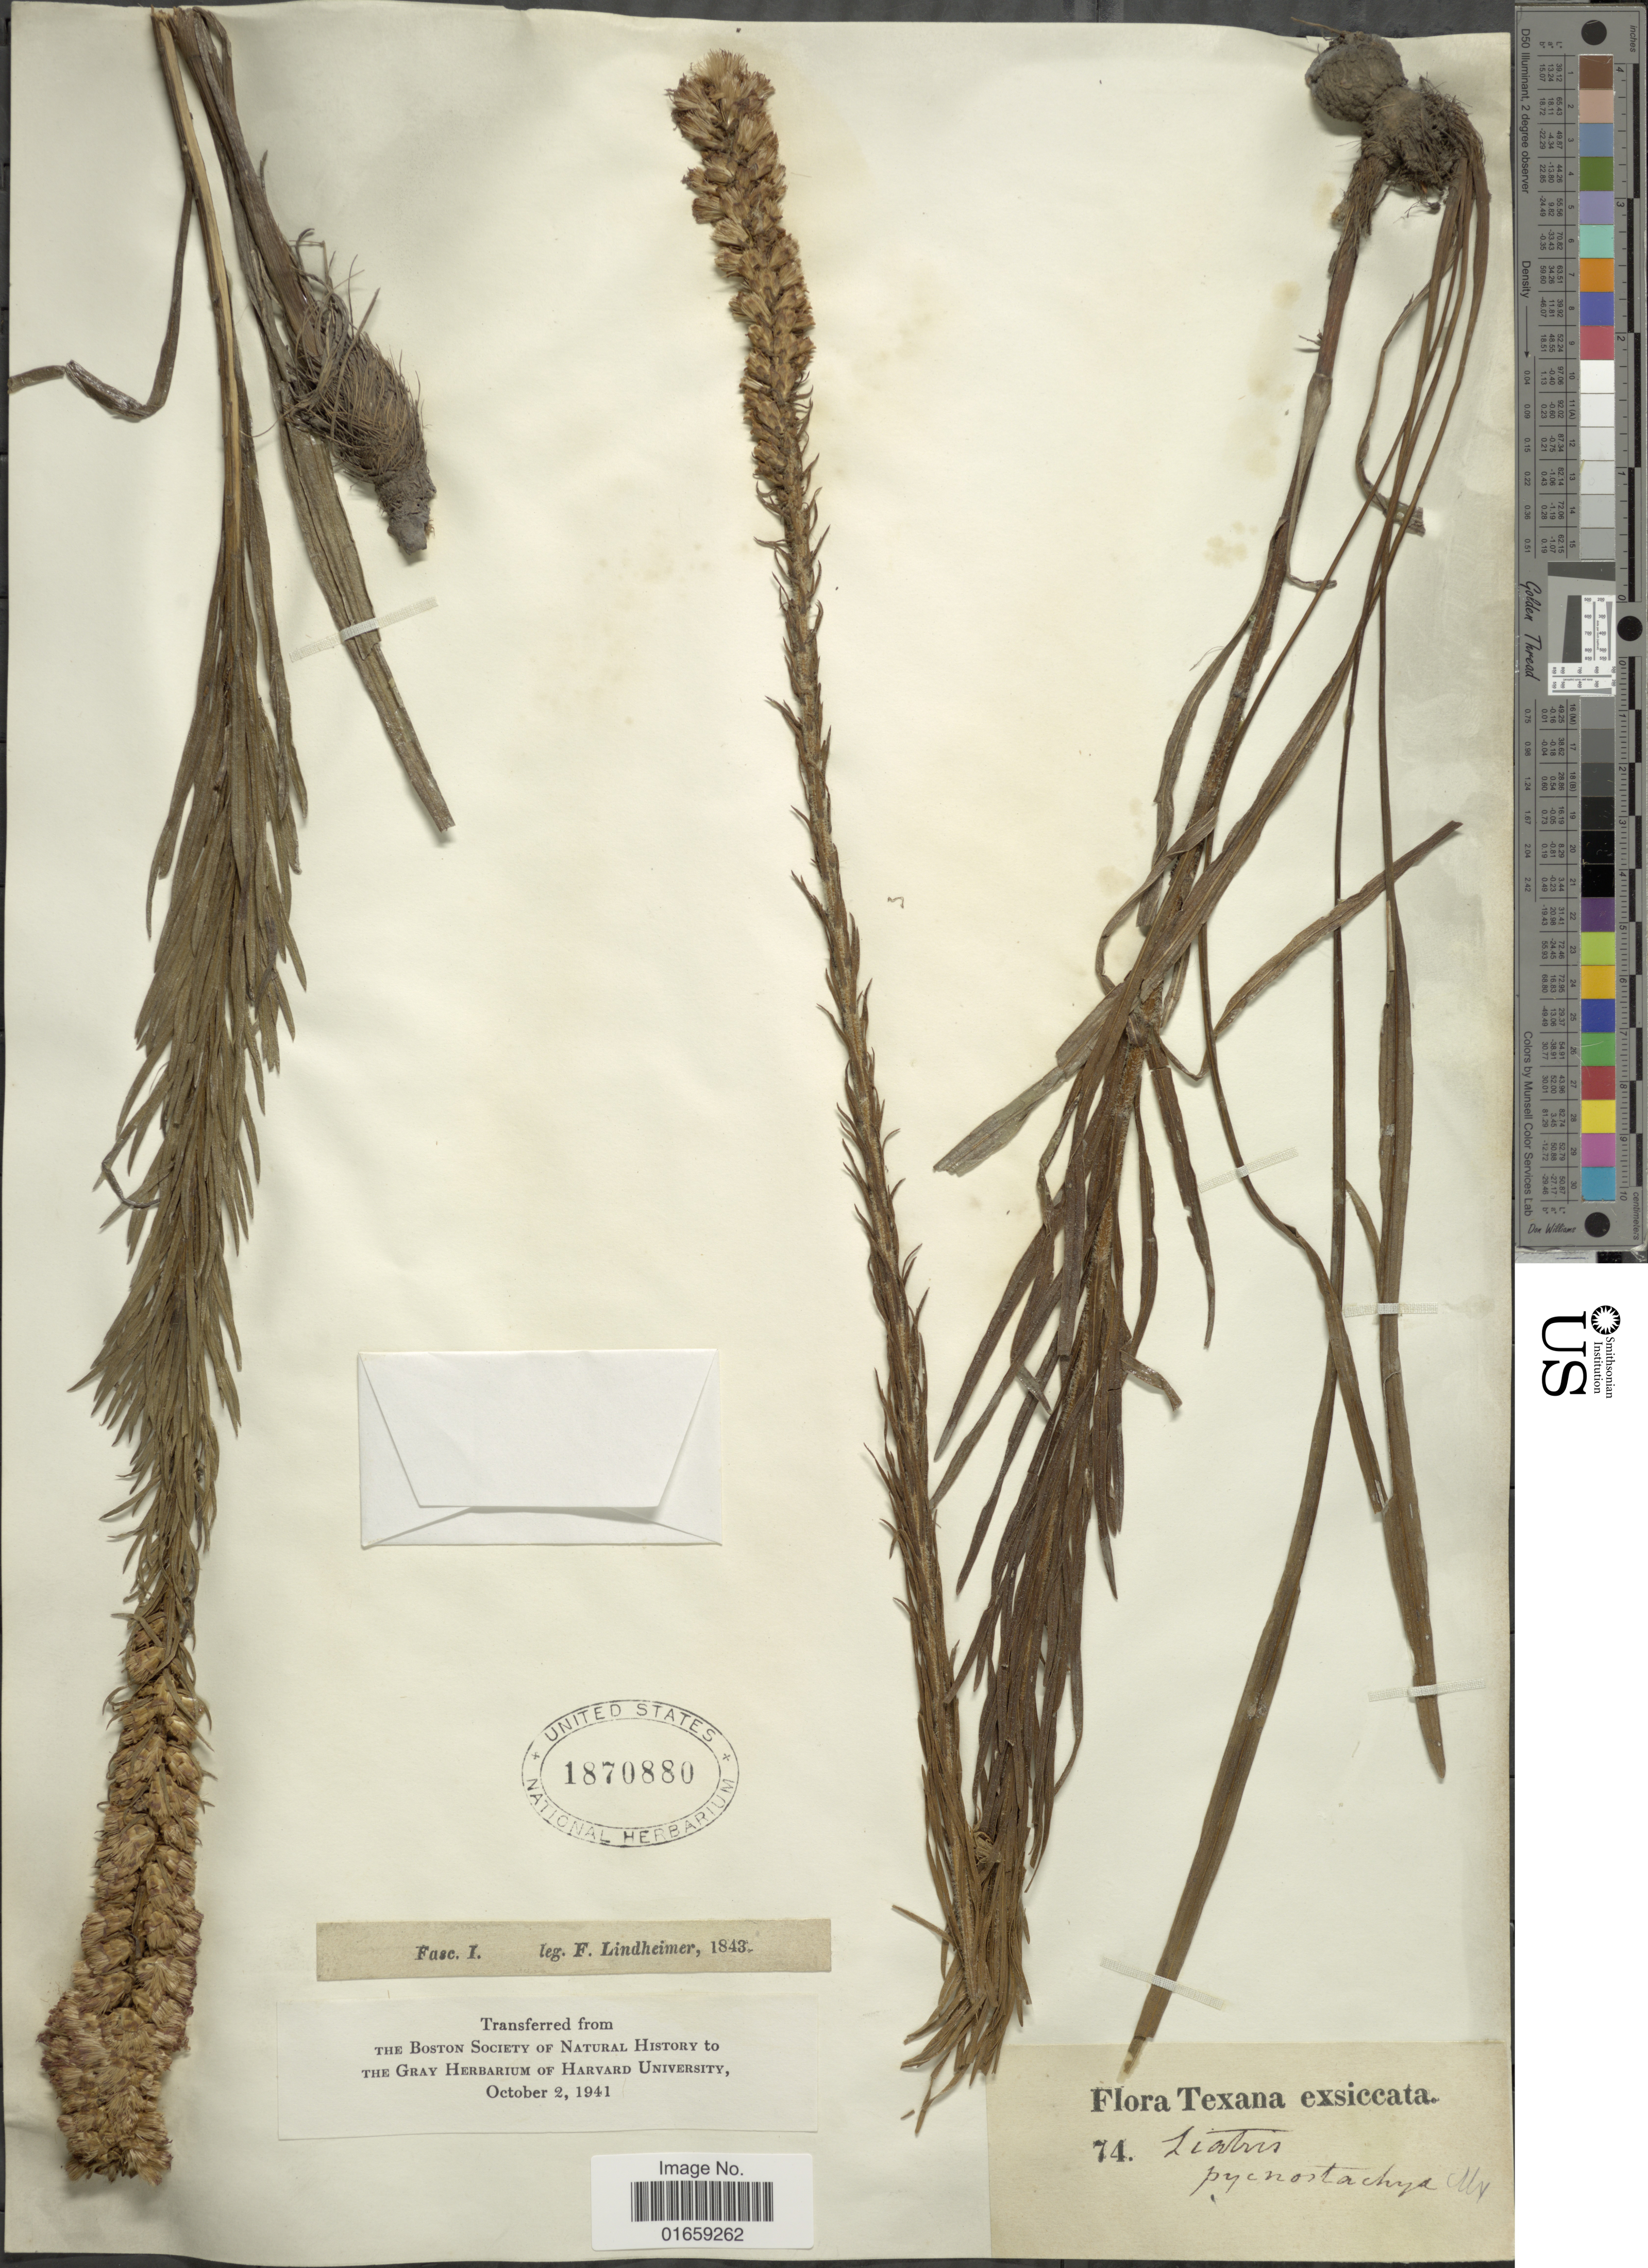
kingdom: Plantae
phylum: Tracheophyta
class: Magnoliopsida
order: Asterales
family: Asteraceae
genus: Liatris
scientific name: Liatris pycnostachya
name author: Michx.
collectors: F. Lindheimer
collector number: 74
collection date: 1941-10-02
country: United States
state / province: Texas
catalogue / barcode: US 1870880